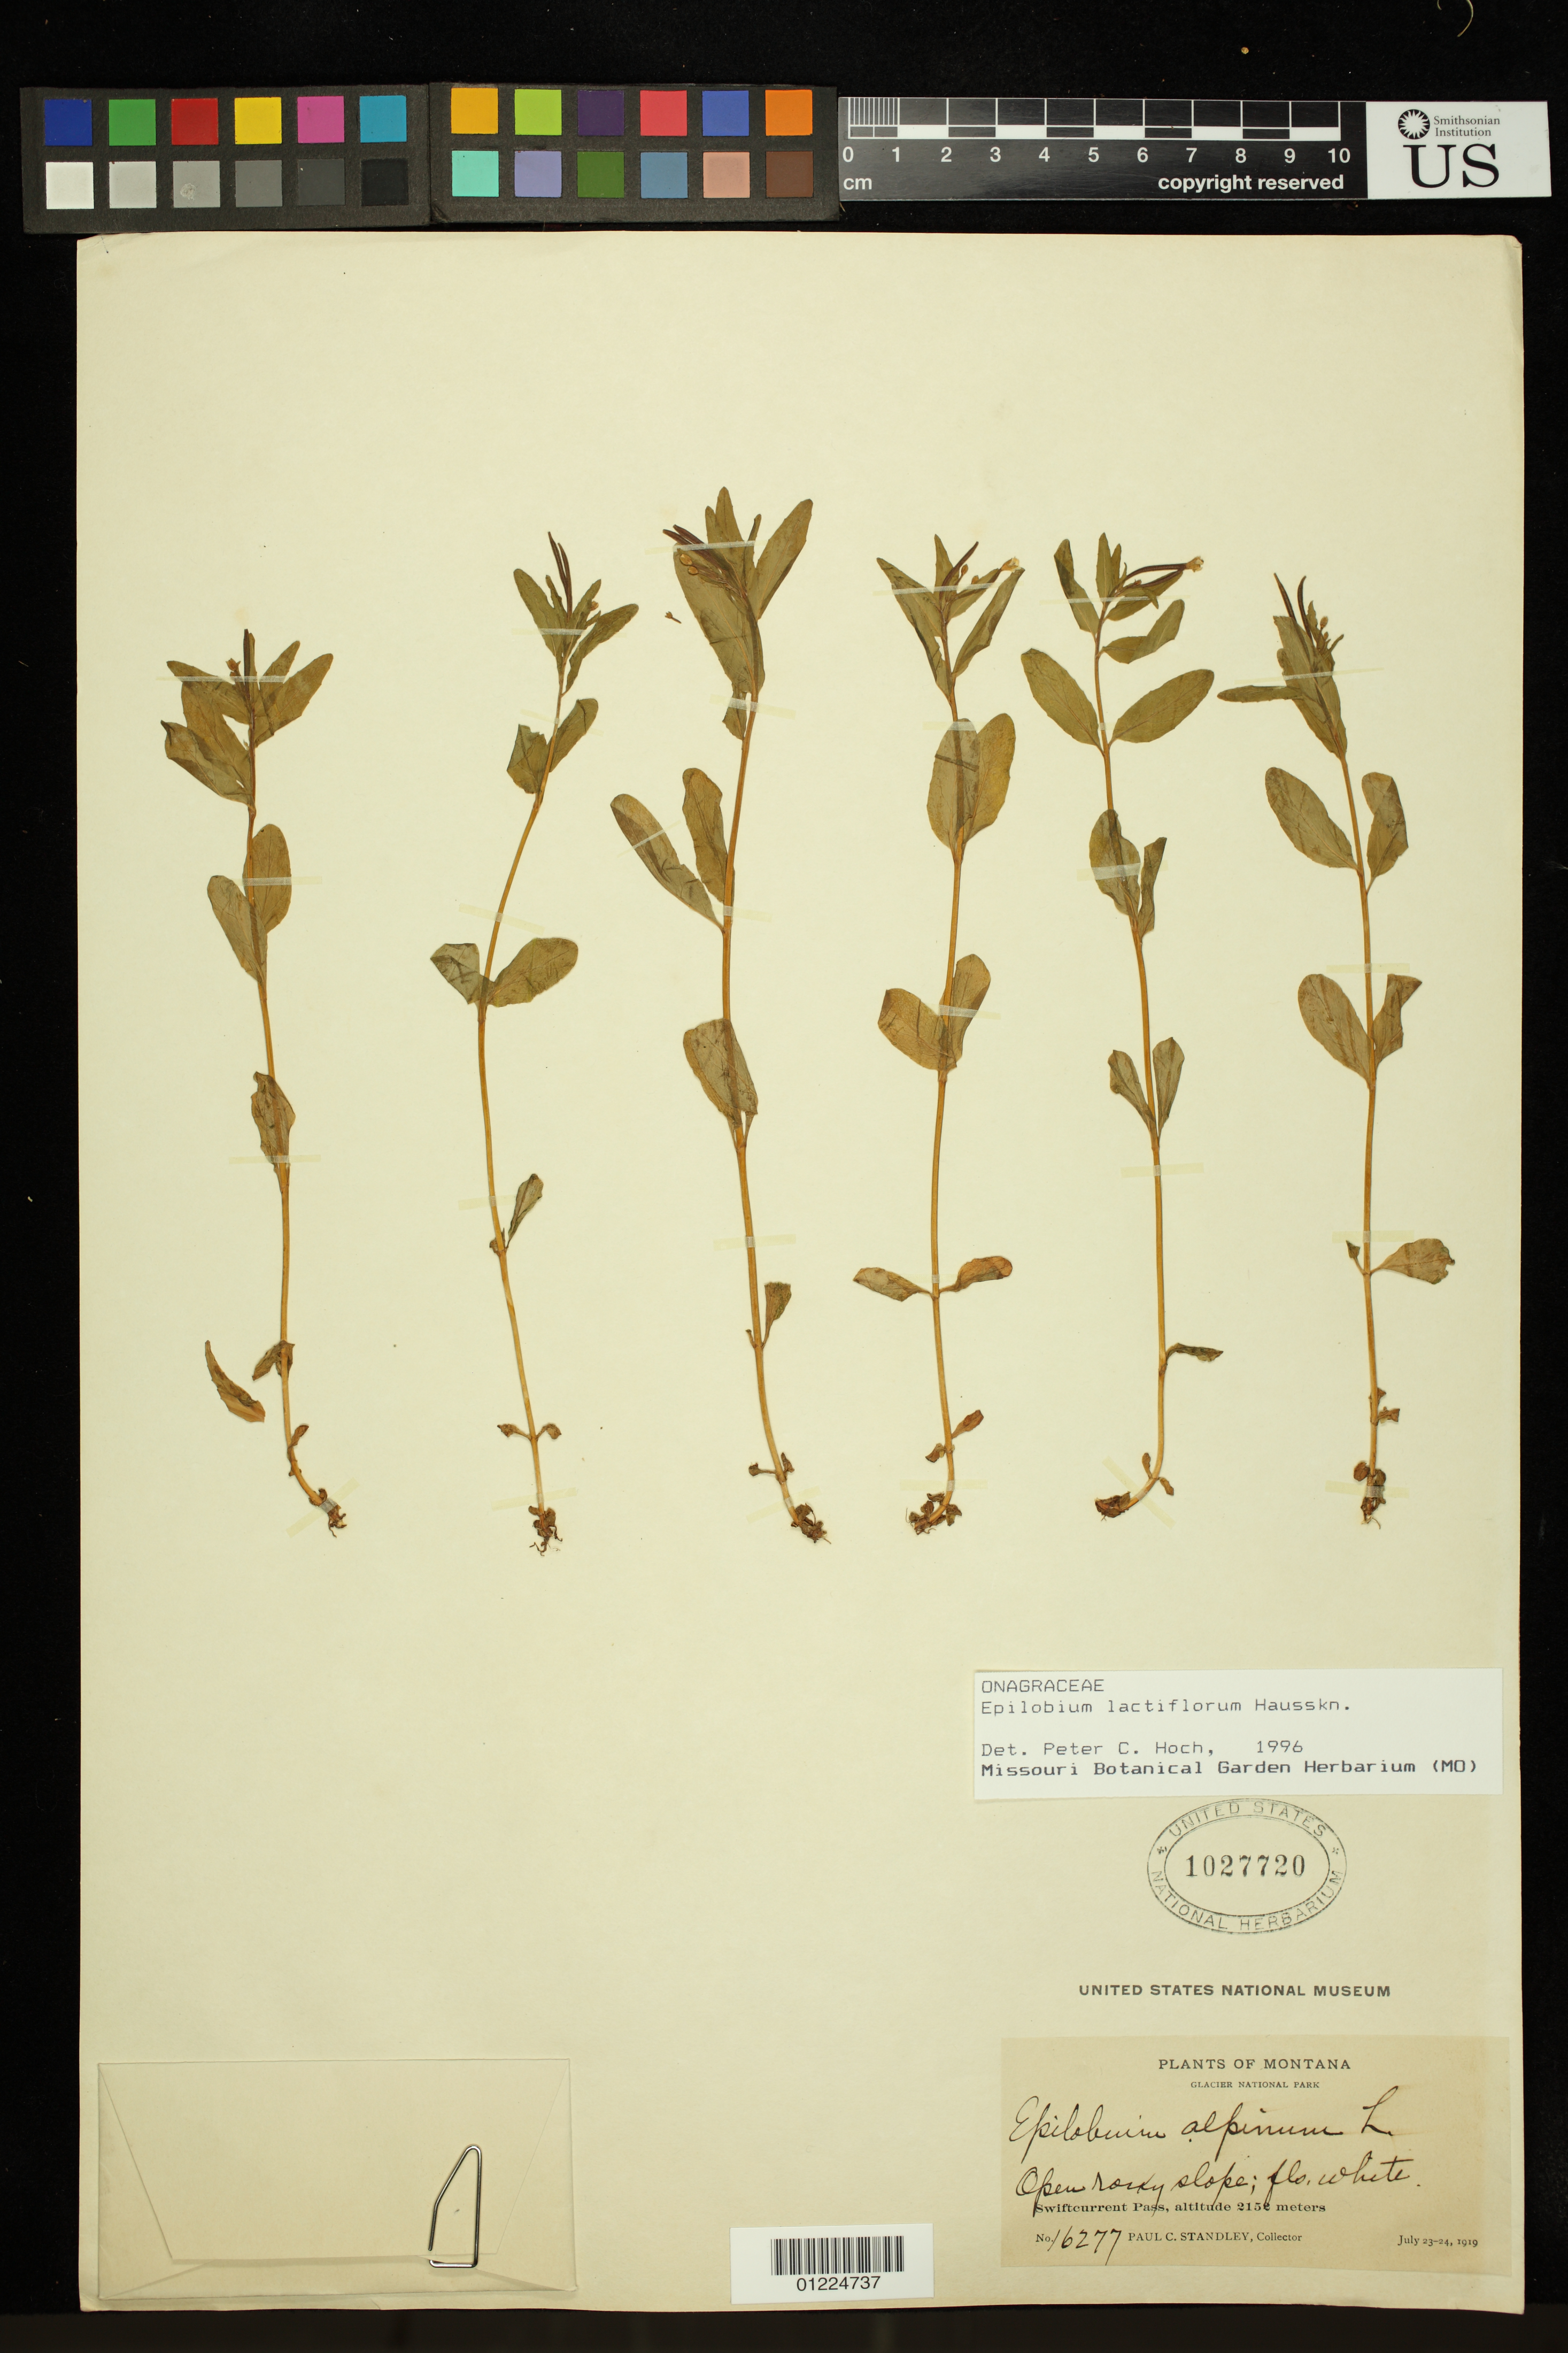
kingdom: Plantae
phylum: Tracheophyta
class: Magnoliopsida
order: Myrtales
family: Onagraceae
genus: Epilobium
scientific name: Epilobium lactiflorum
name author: Hausskn.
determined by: Hoch, P. C.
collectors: P. C. Standley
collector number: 16277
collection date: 1919-07-23,1991-07-24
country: United States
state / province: Montana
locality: Swiftcurrent Pass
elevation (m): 2152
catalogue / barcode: US 1027720